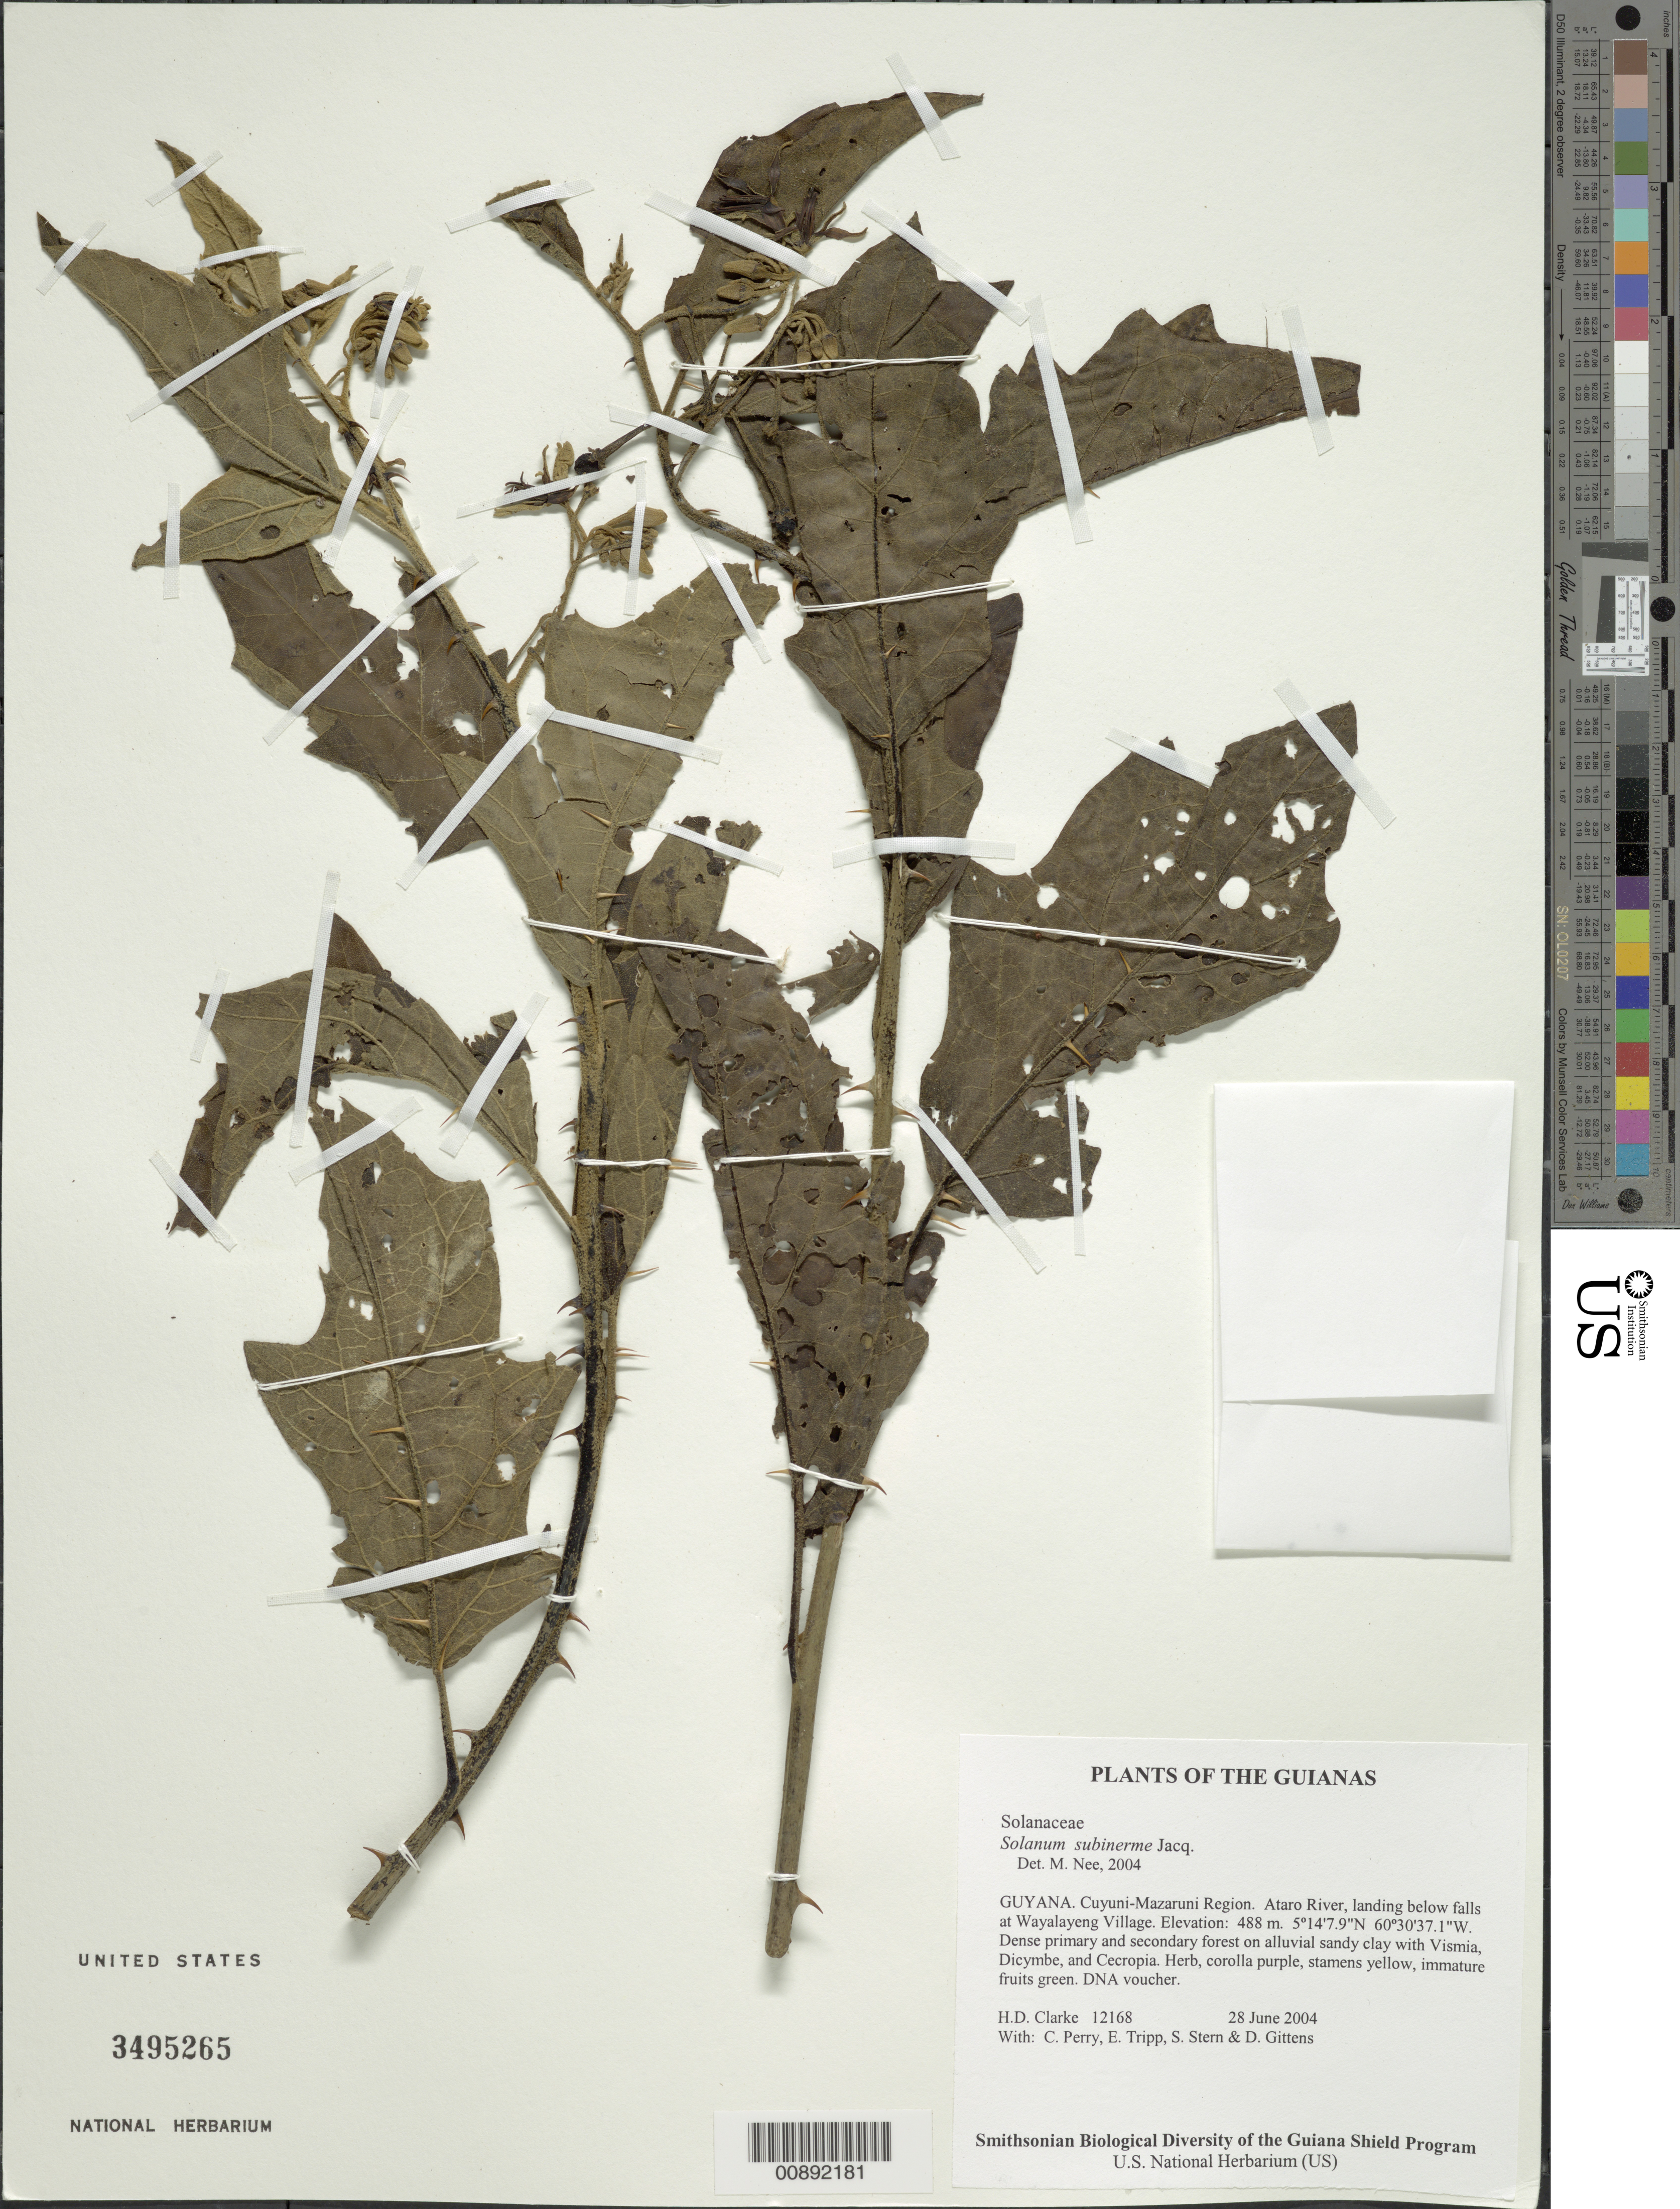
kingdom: Plantae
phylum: Tracheophyta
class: Magnoliopsida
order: Solanales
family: Solanaceae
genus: Solanum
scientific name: Solanum subinerme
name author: Jacq.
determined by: Nee, Michael H.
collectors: H. D. Clarke, C. Perry, E. Tripp, S. R. Stern & D. Gittens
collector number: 12168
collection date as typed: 28 June 2004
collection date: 2004-06-28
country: Guyana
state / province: Cuyuni-Mazaruni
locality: Ataro River, landing below falls at Wayalayeng Village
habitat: Dense primary and secondary forest on alluvial sandy clay with Vismia, Dicymbe, and Cecropia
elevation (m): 488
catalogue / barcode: US 3495265